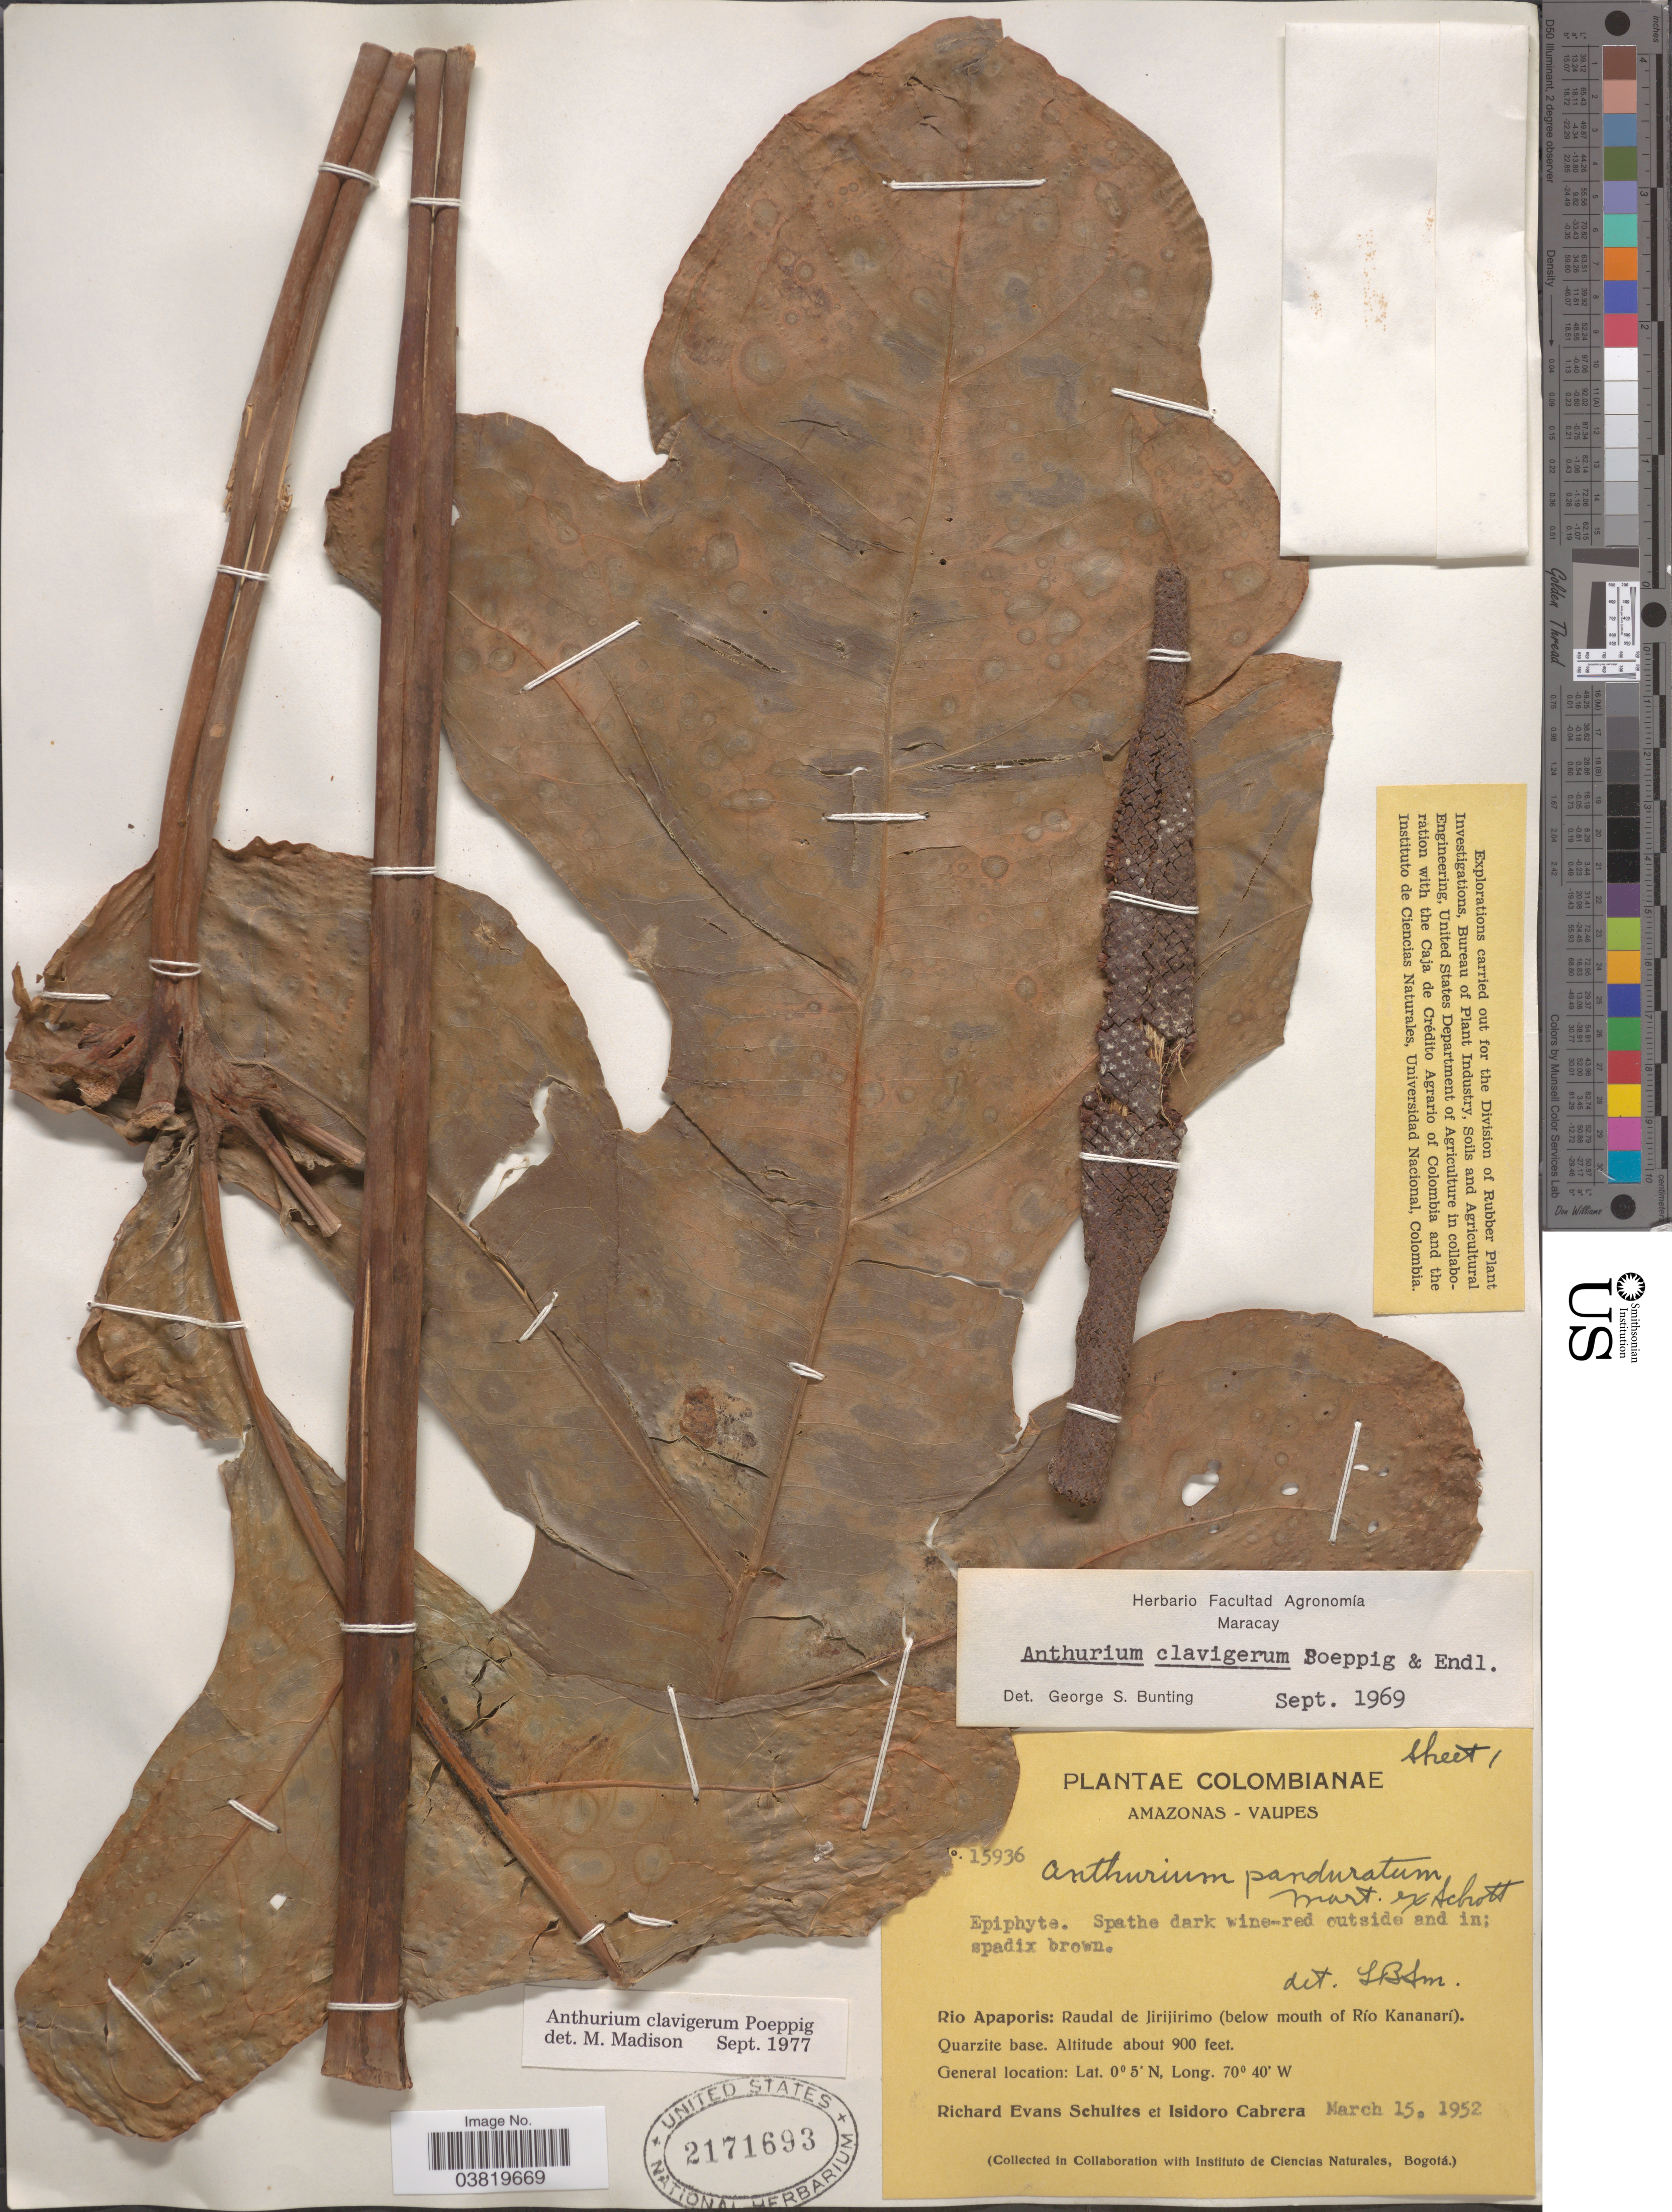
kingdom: Plantae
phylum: Tracheophyta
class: Liliopsida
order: Alismatales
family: Araceae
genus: Anthurium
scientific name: Anthurium clavigerum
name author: Poepp. & Endl.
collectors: R. E. Schultes & I. Cabrera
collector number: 15936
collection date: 1952-03-15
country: Colombia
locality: Amazonas - Vaupes. Rio Apaporis: Raudal de Jirijirimo (below mouth of Río Kananarí). Quarzite base.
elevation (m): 274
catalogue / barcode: US 2171693